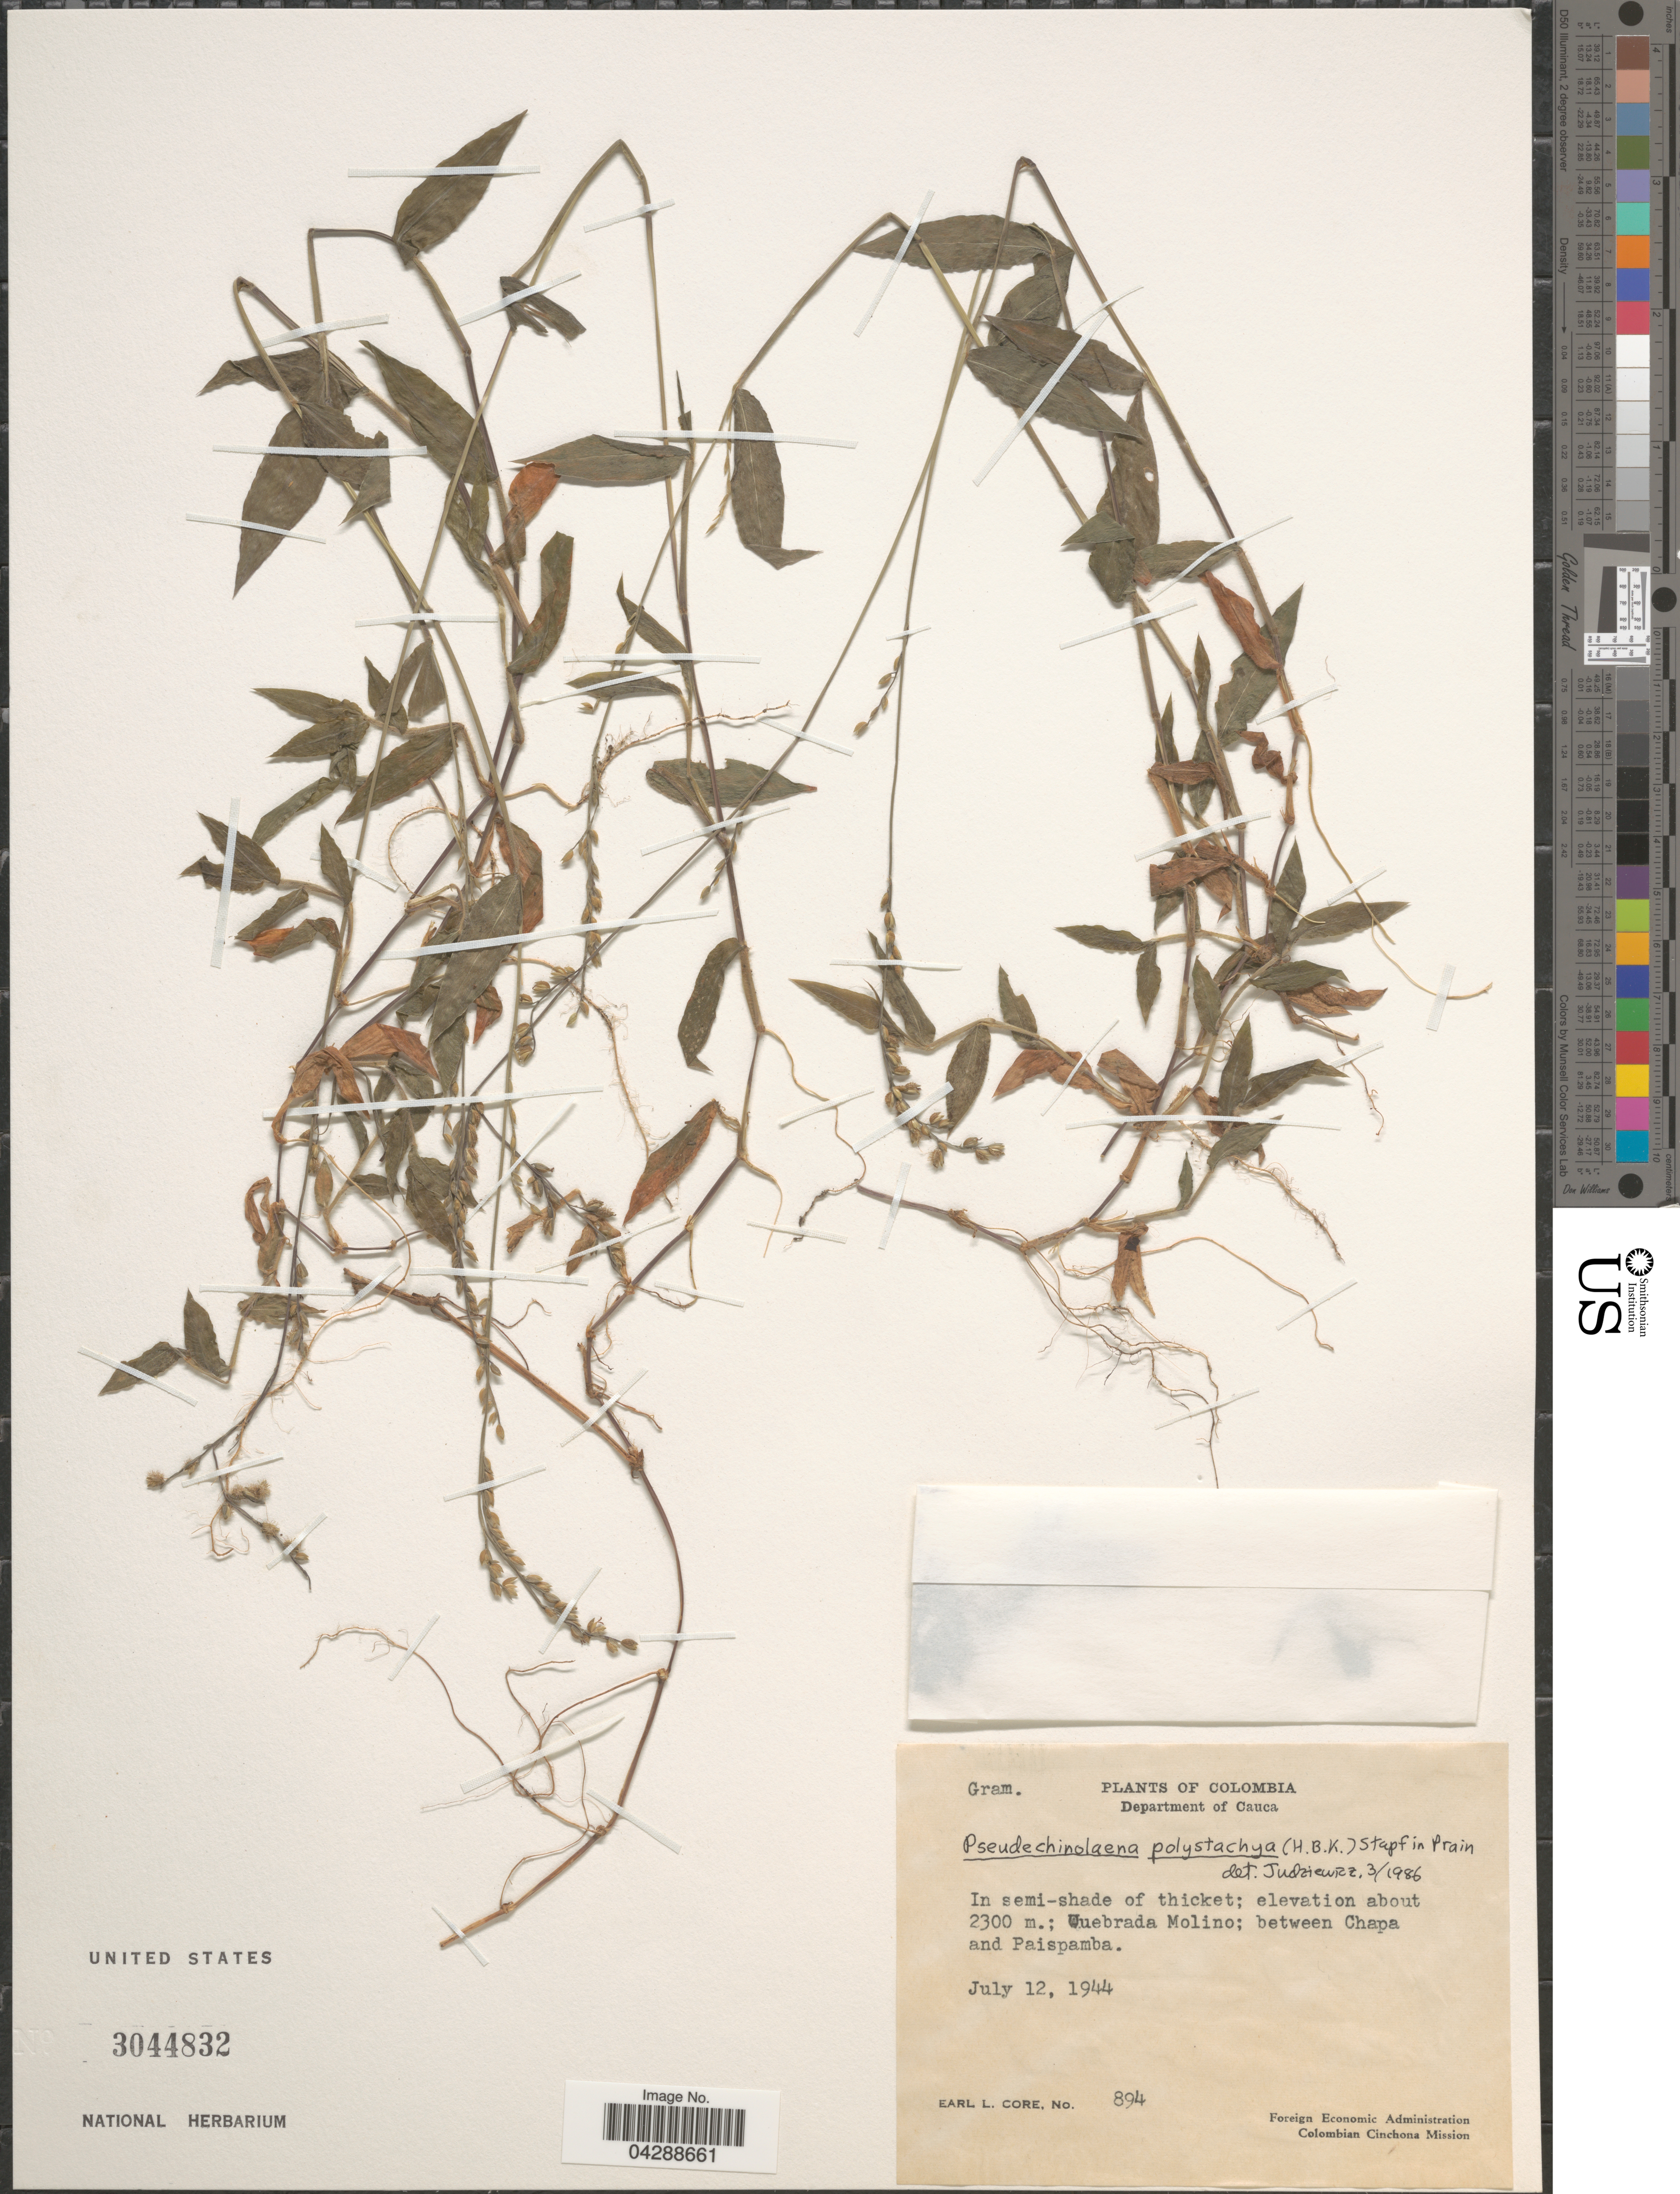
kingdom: Plantae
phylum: Tracheophyta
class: Liliopsida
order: Poales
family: Poaceae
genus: Pseudechinolaena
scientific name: Pseudechinolaena polystachya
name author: (Kunth) Stapf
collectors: E. L. Core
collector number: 894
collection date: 1944-07-12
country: Colombia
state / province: Cauca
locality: Department of Cauca. In semi-shade of thicket. Quebrada Molino; between Chapa and Paispamba.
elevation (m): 2300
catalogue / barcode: US 3044832